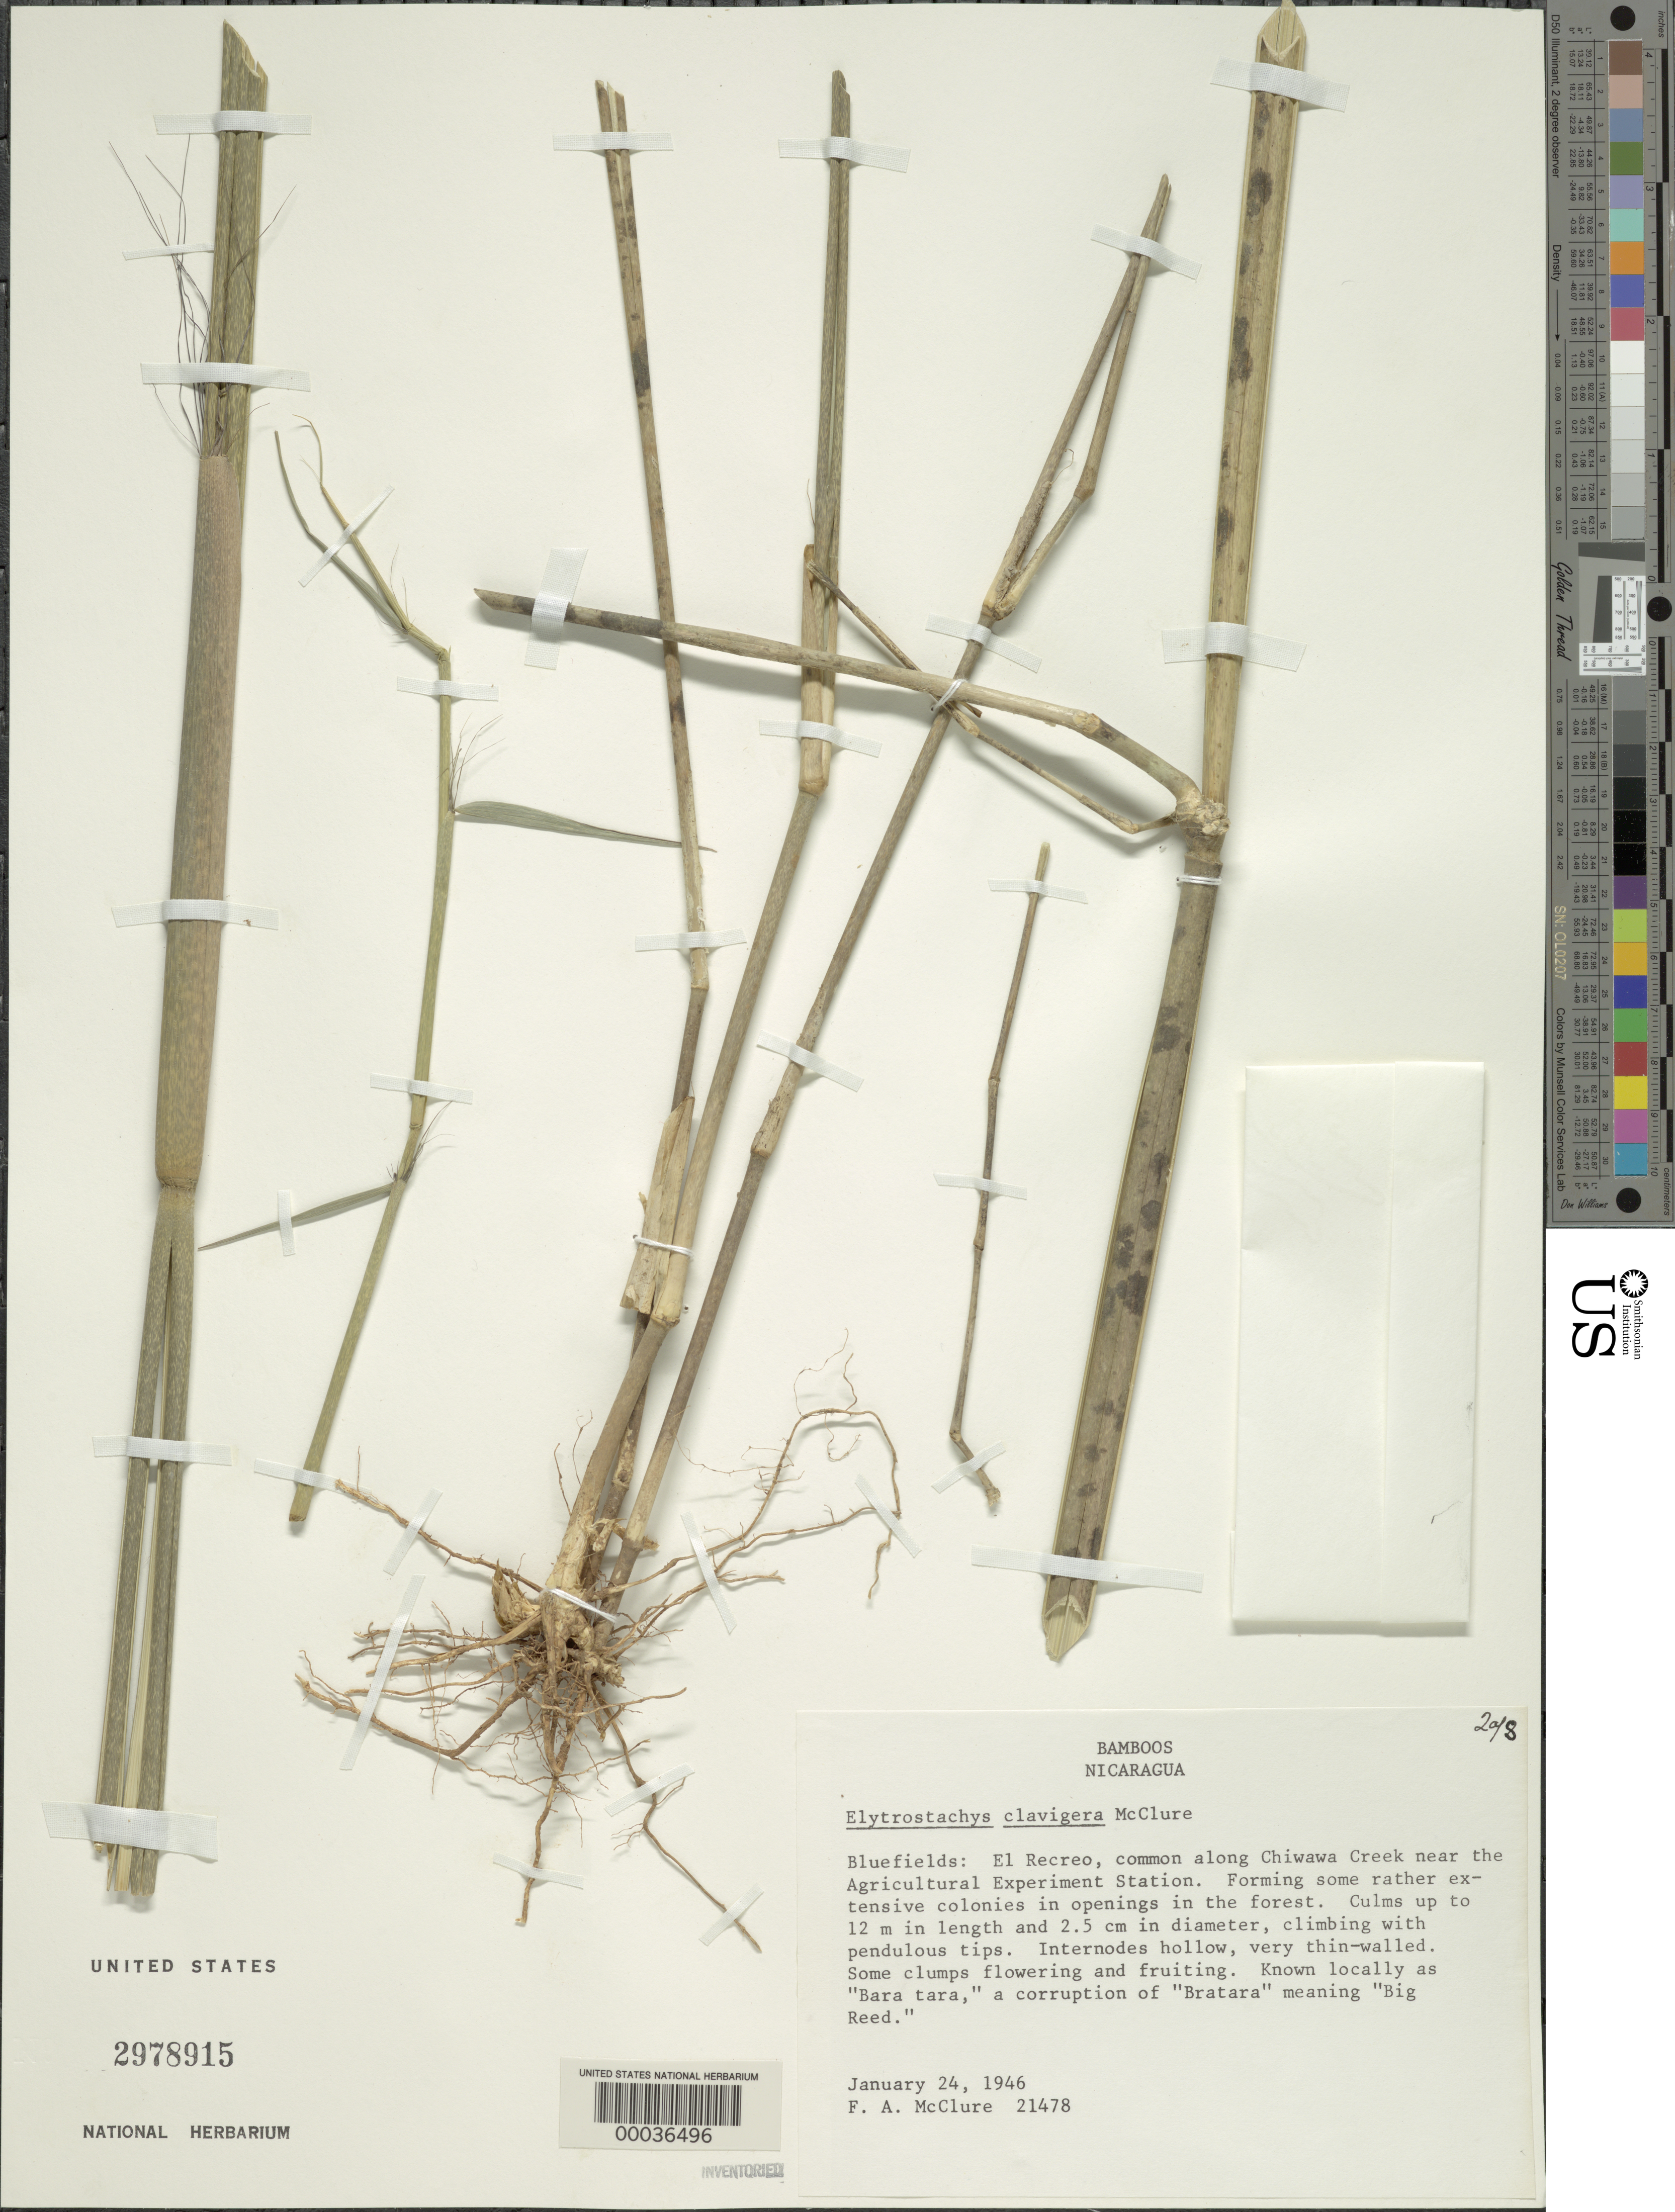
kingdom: Plantae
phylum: Tracheophyta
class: Liliopsida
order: Poales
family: Poaceae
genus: Elytrostachys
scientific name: Elytrostachys clavigera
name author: McClure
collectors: F. A. McClure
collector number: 21478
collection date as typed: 24 Jan 1946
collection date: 1946-01-24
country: Nicaragua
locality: Bluefields: el recreo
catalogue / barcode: US 2978915